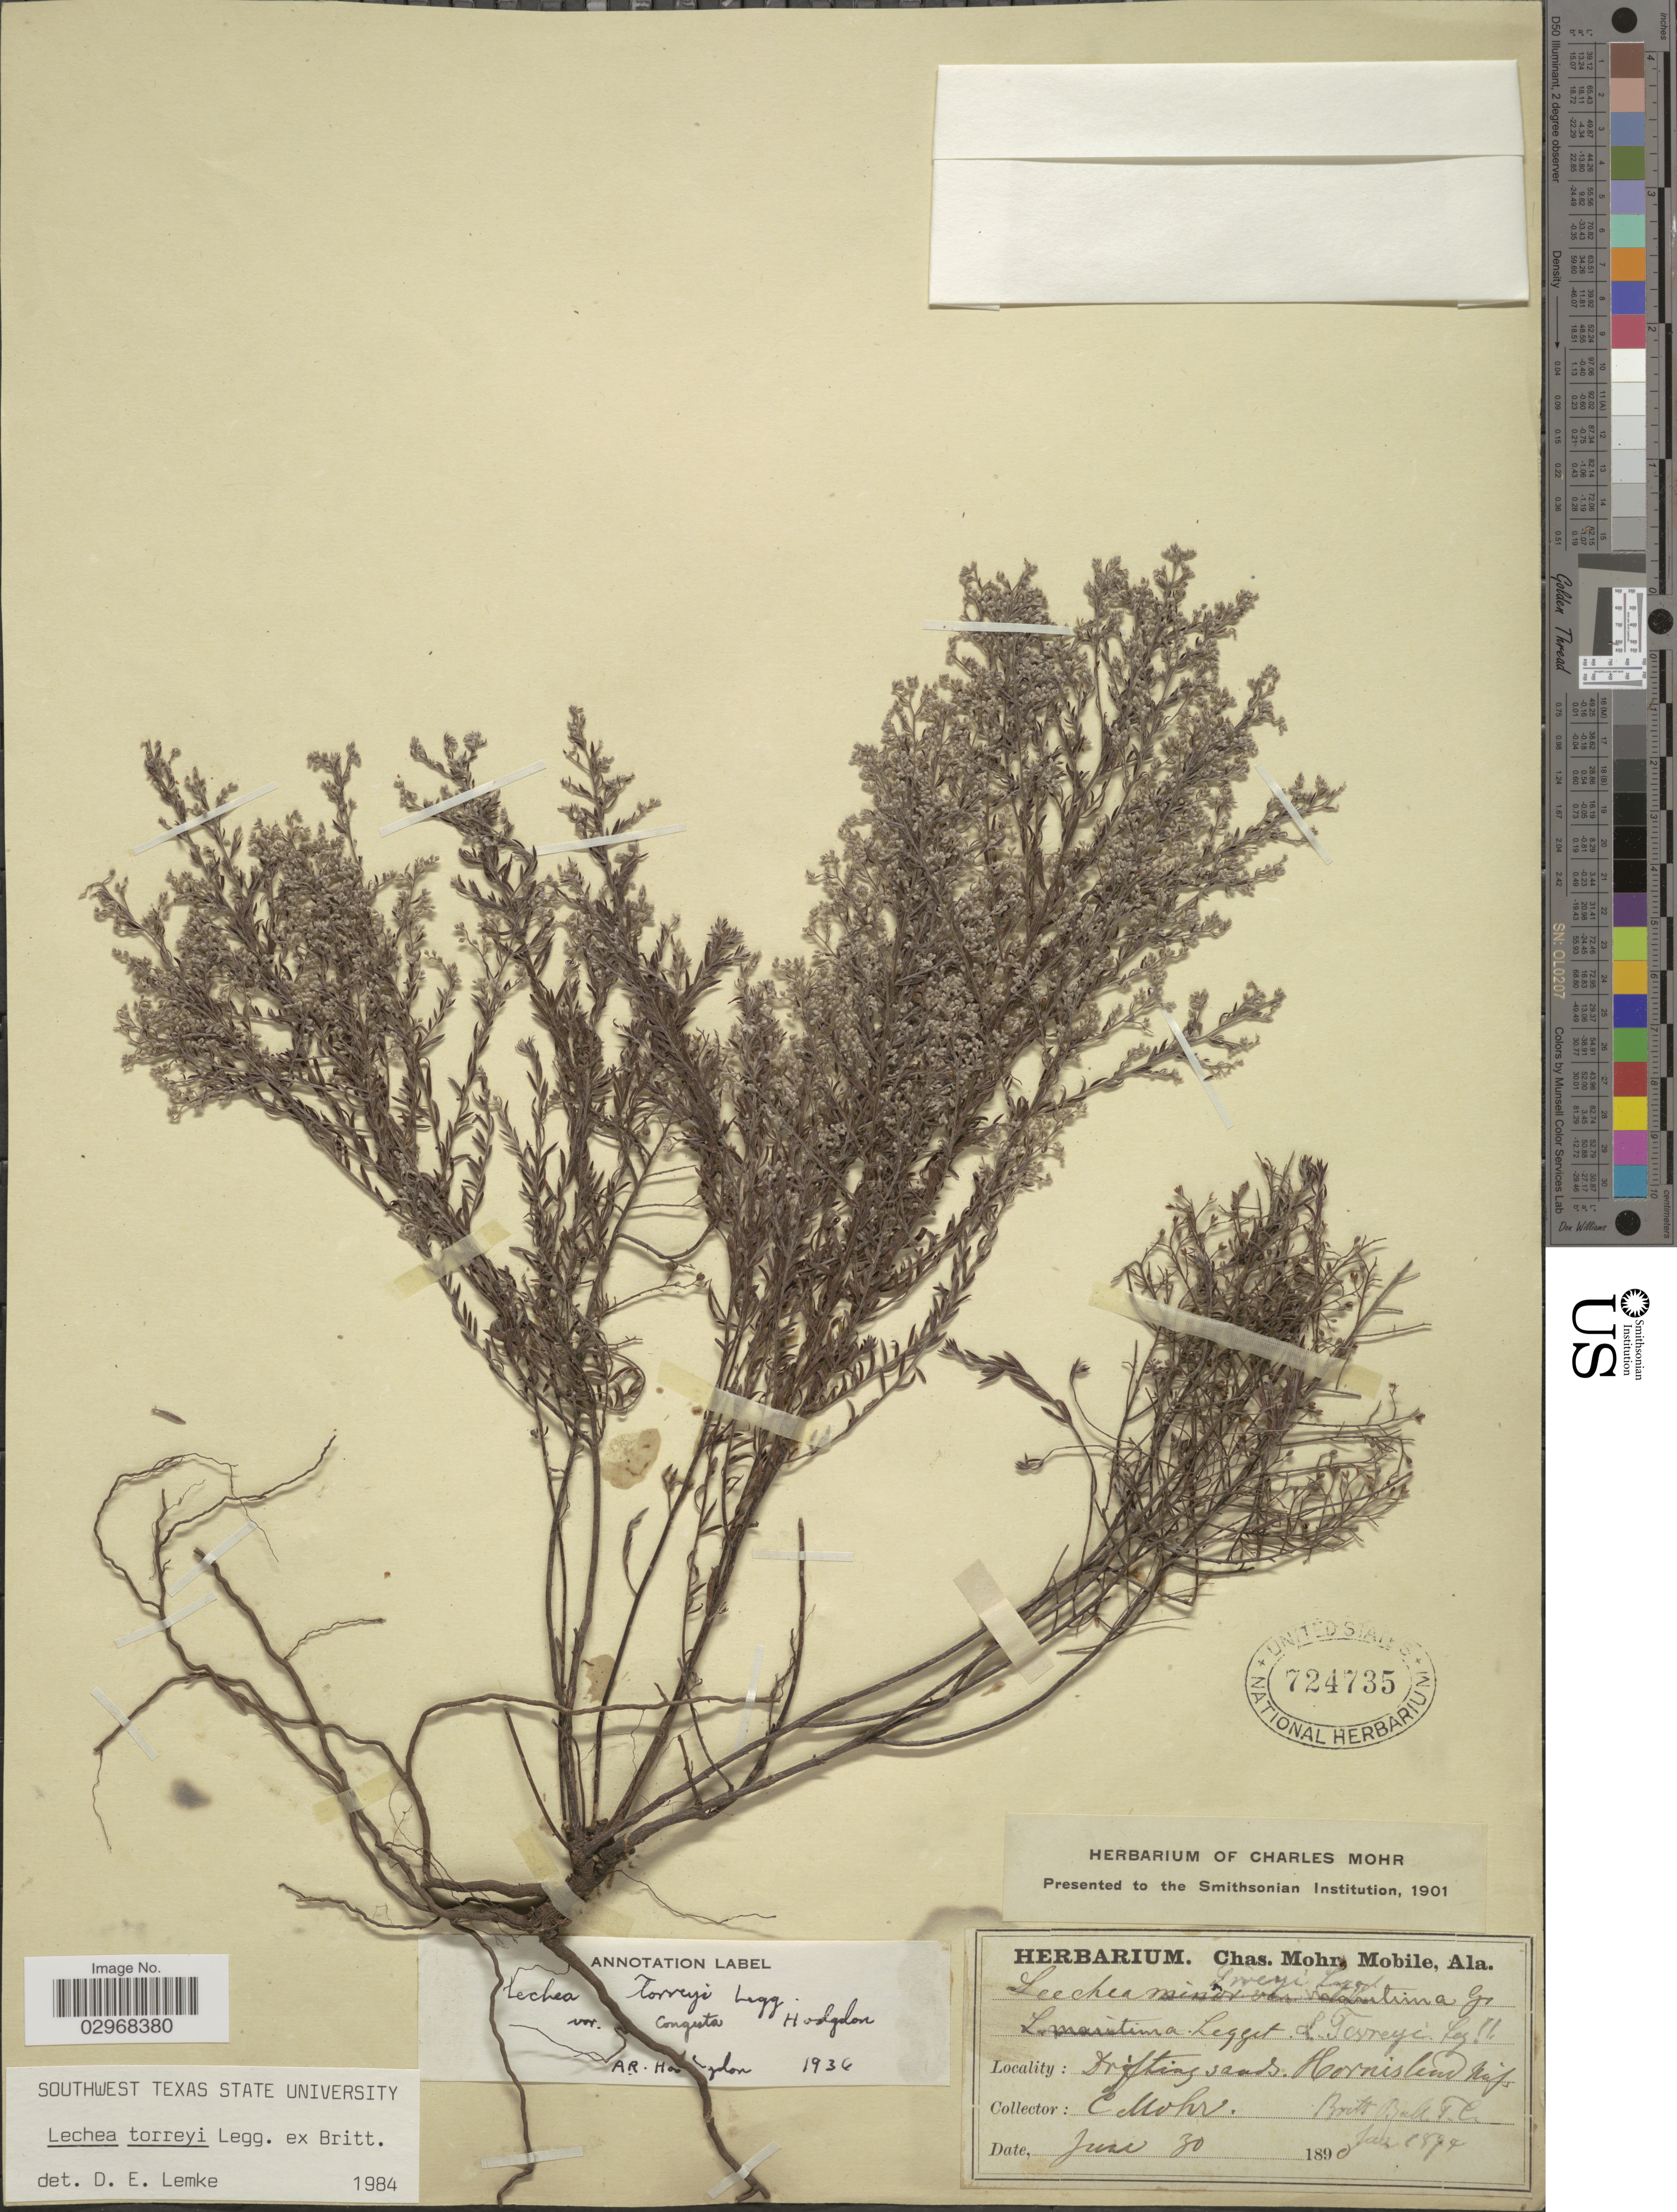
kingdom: Plantae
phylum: Tracheophyta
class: Magnoliopsida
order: Malvales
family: Cistaceae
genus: Lechea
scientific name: Lechea torreyi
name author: (Chapm.) Legg. ex Britton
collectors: Mohr, C. T. (herbarium)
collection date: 1890-06-30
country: United States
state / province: Mississippi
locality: Drifting sands. Horn Island.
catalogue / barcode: US 724735